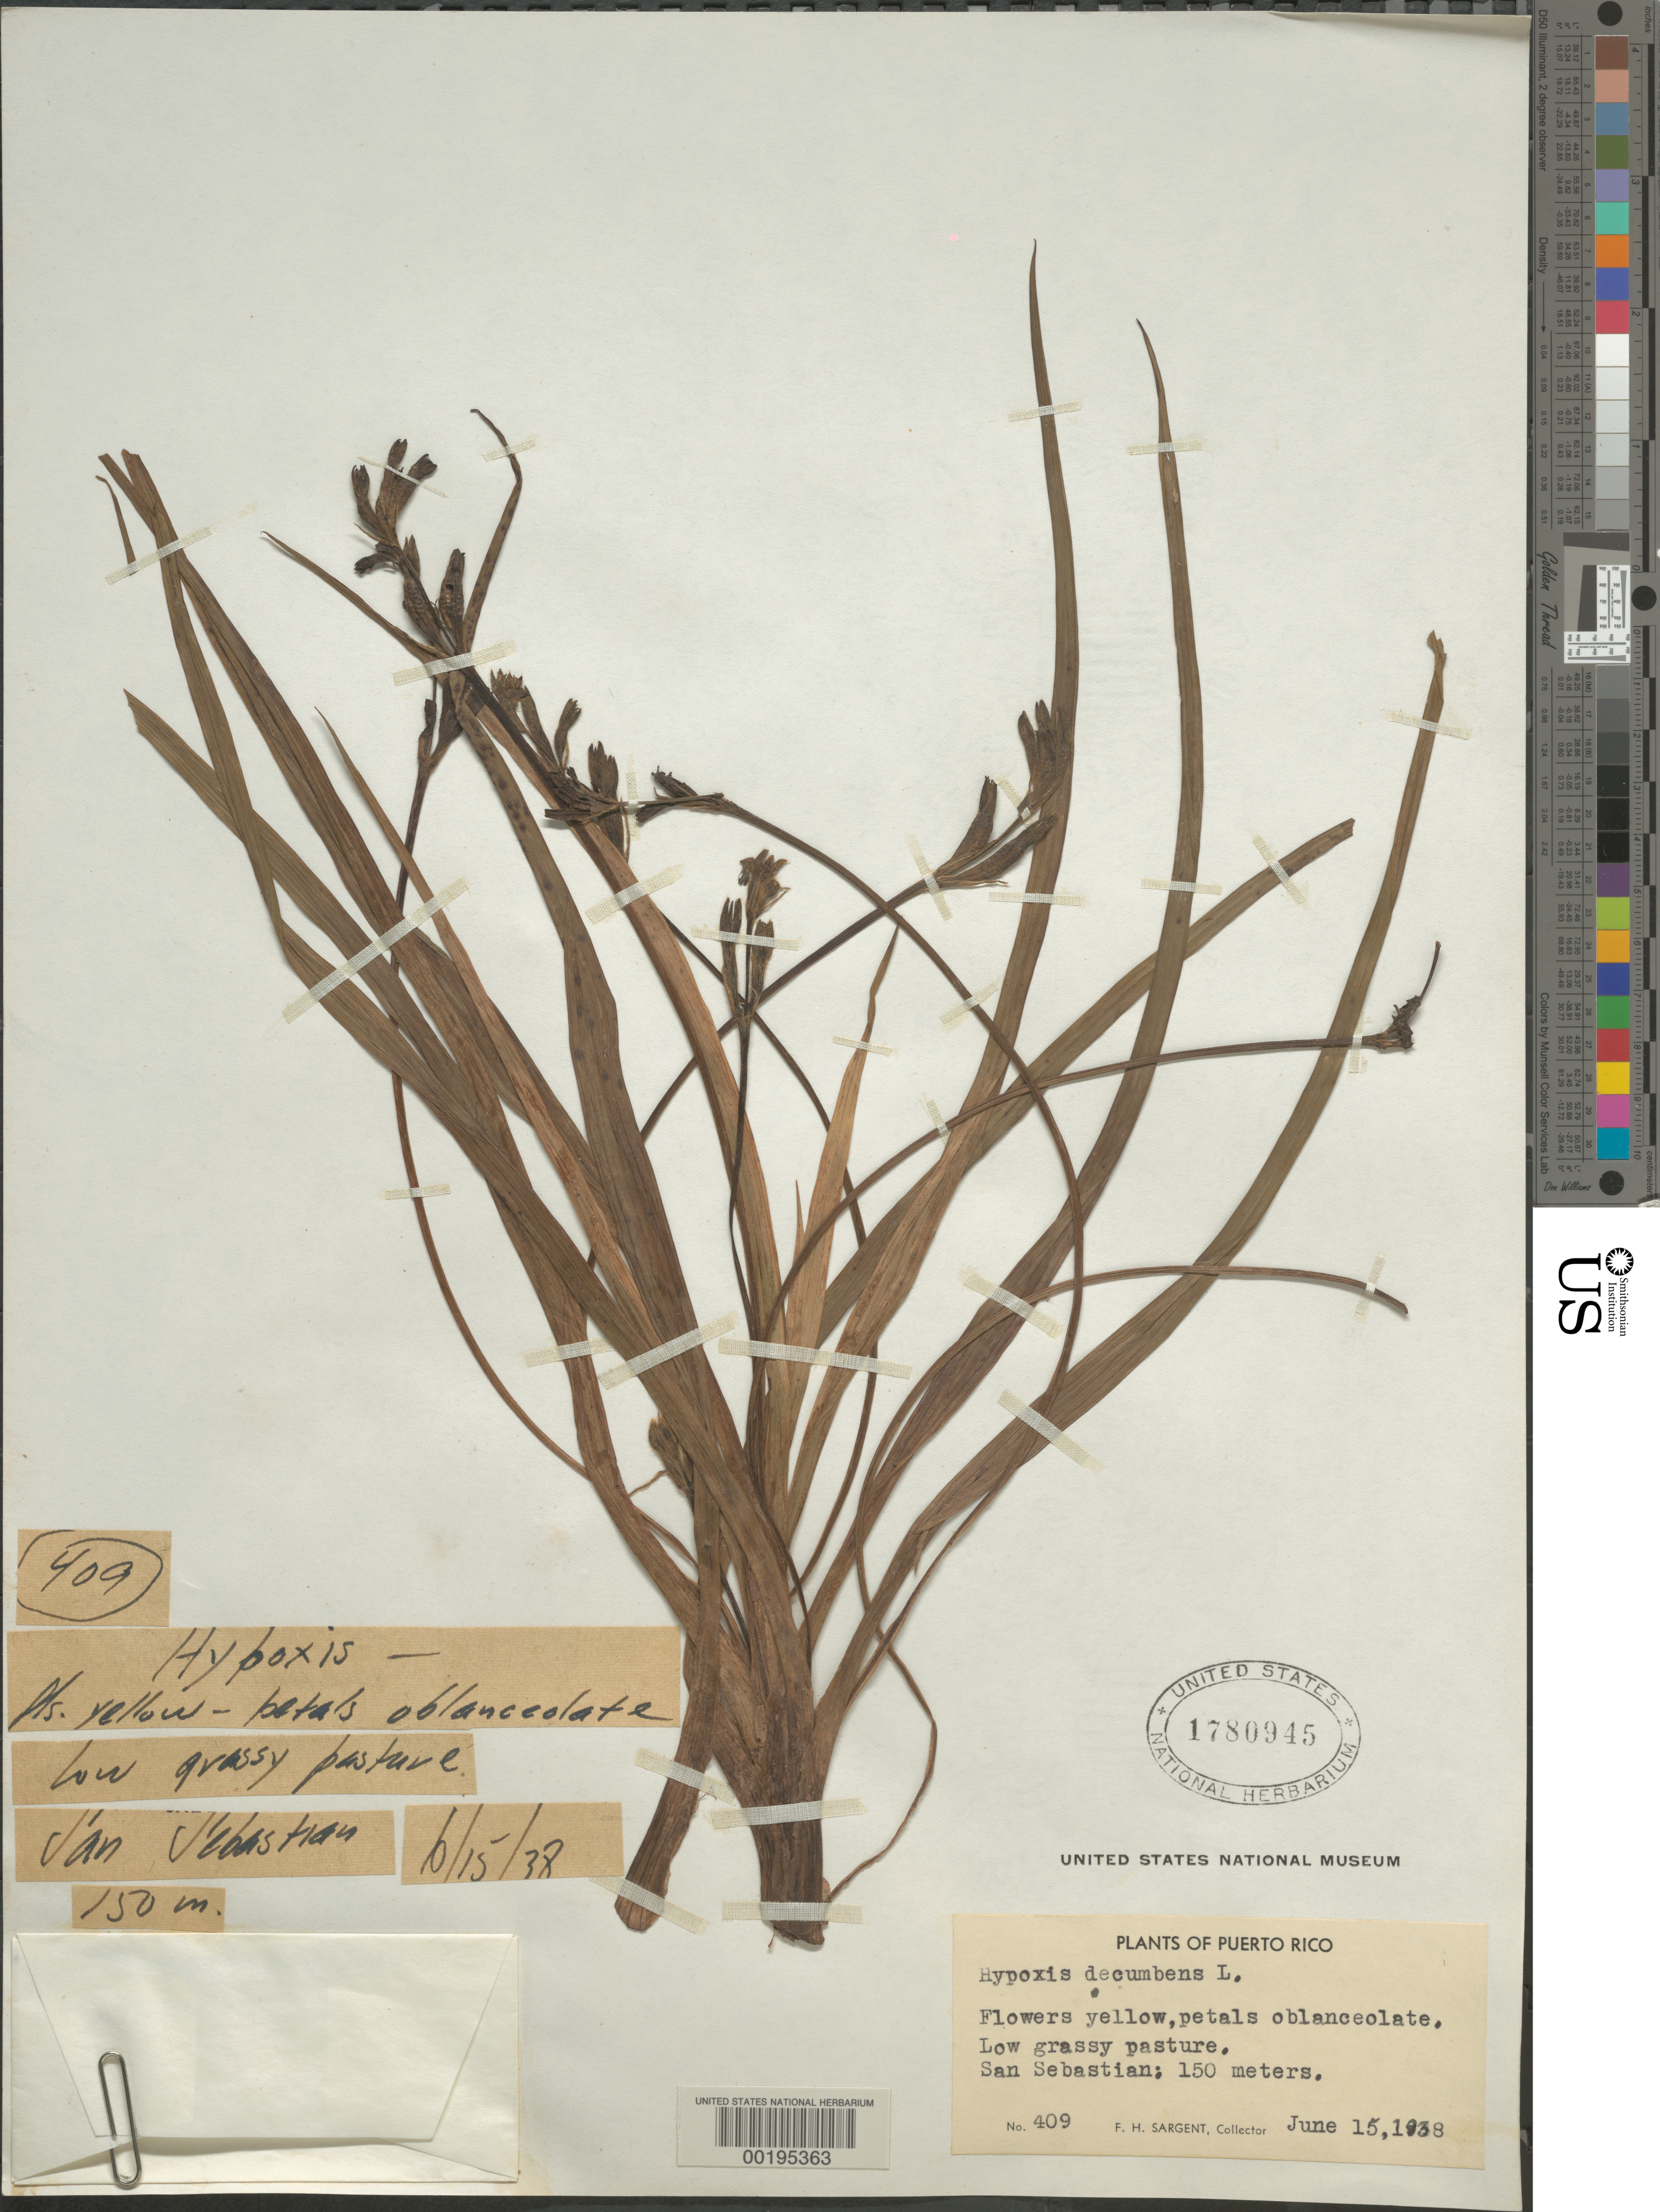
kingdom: Plantae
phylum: Tracheophyta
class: Liliopsida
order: Asparagales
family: Hypoxidaceae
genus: Hypoxis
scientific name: Hypoxis decumbens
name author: L.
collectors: F. H. Sargent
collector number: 409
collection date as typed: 15 Jun 1938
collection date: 1938-06-15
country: Puerto Rico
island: Greater Antilles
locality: San sebastian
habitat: Low grassy pasture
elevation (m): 150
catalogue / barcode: US 1780945